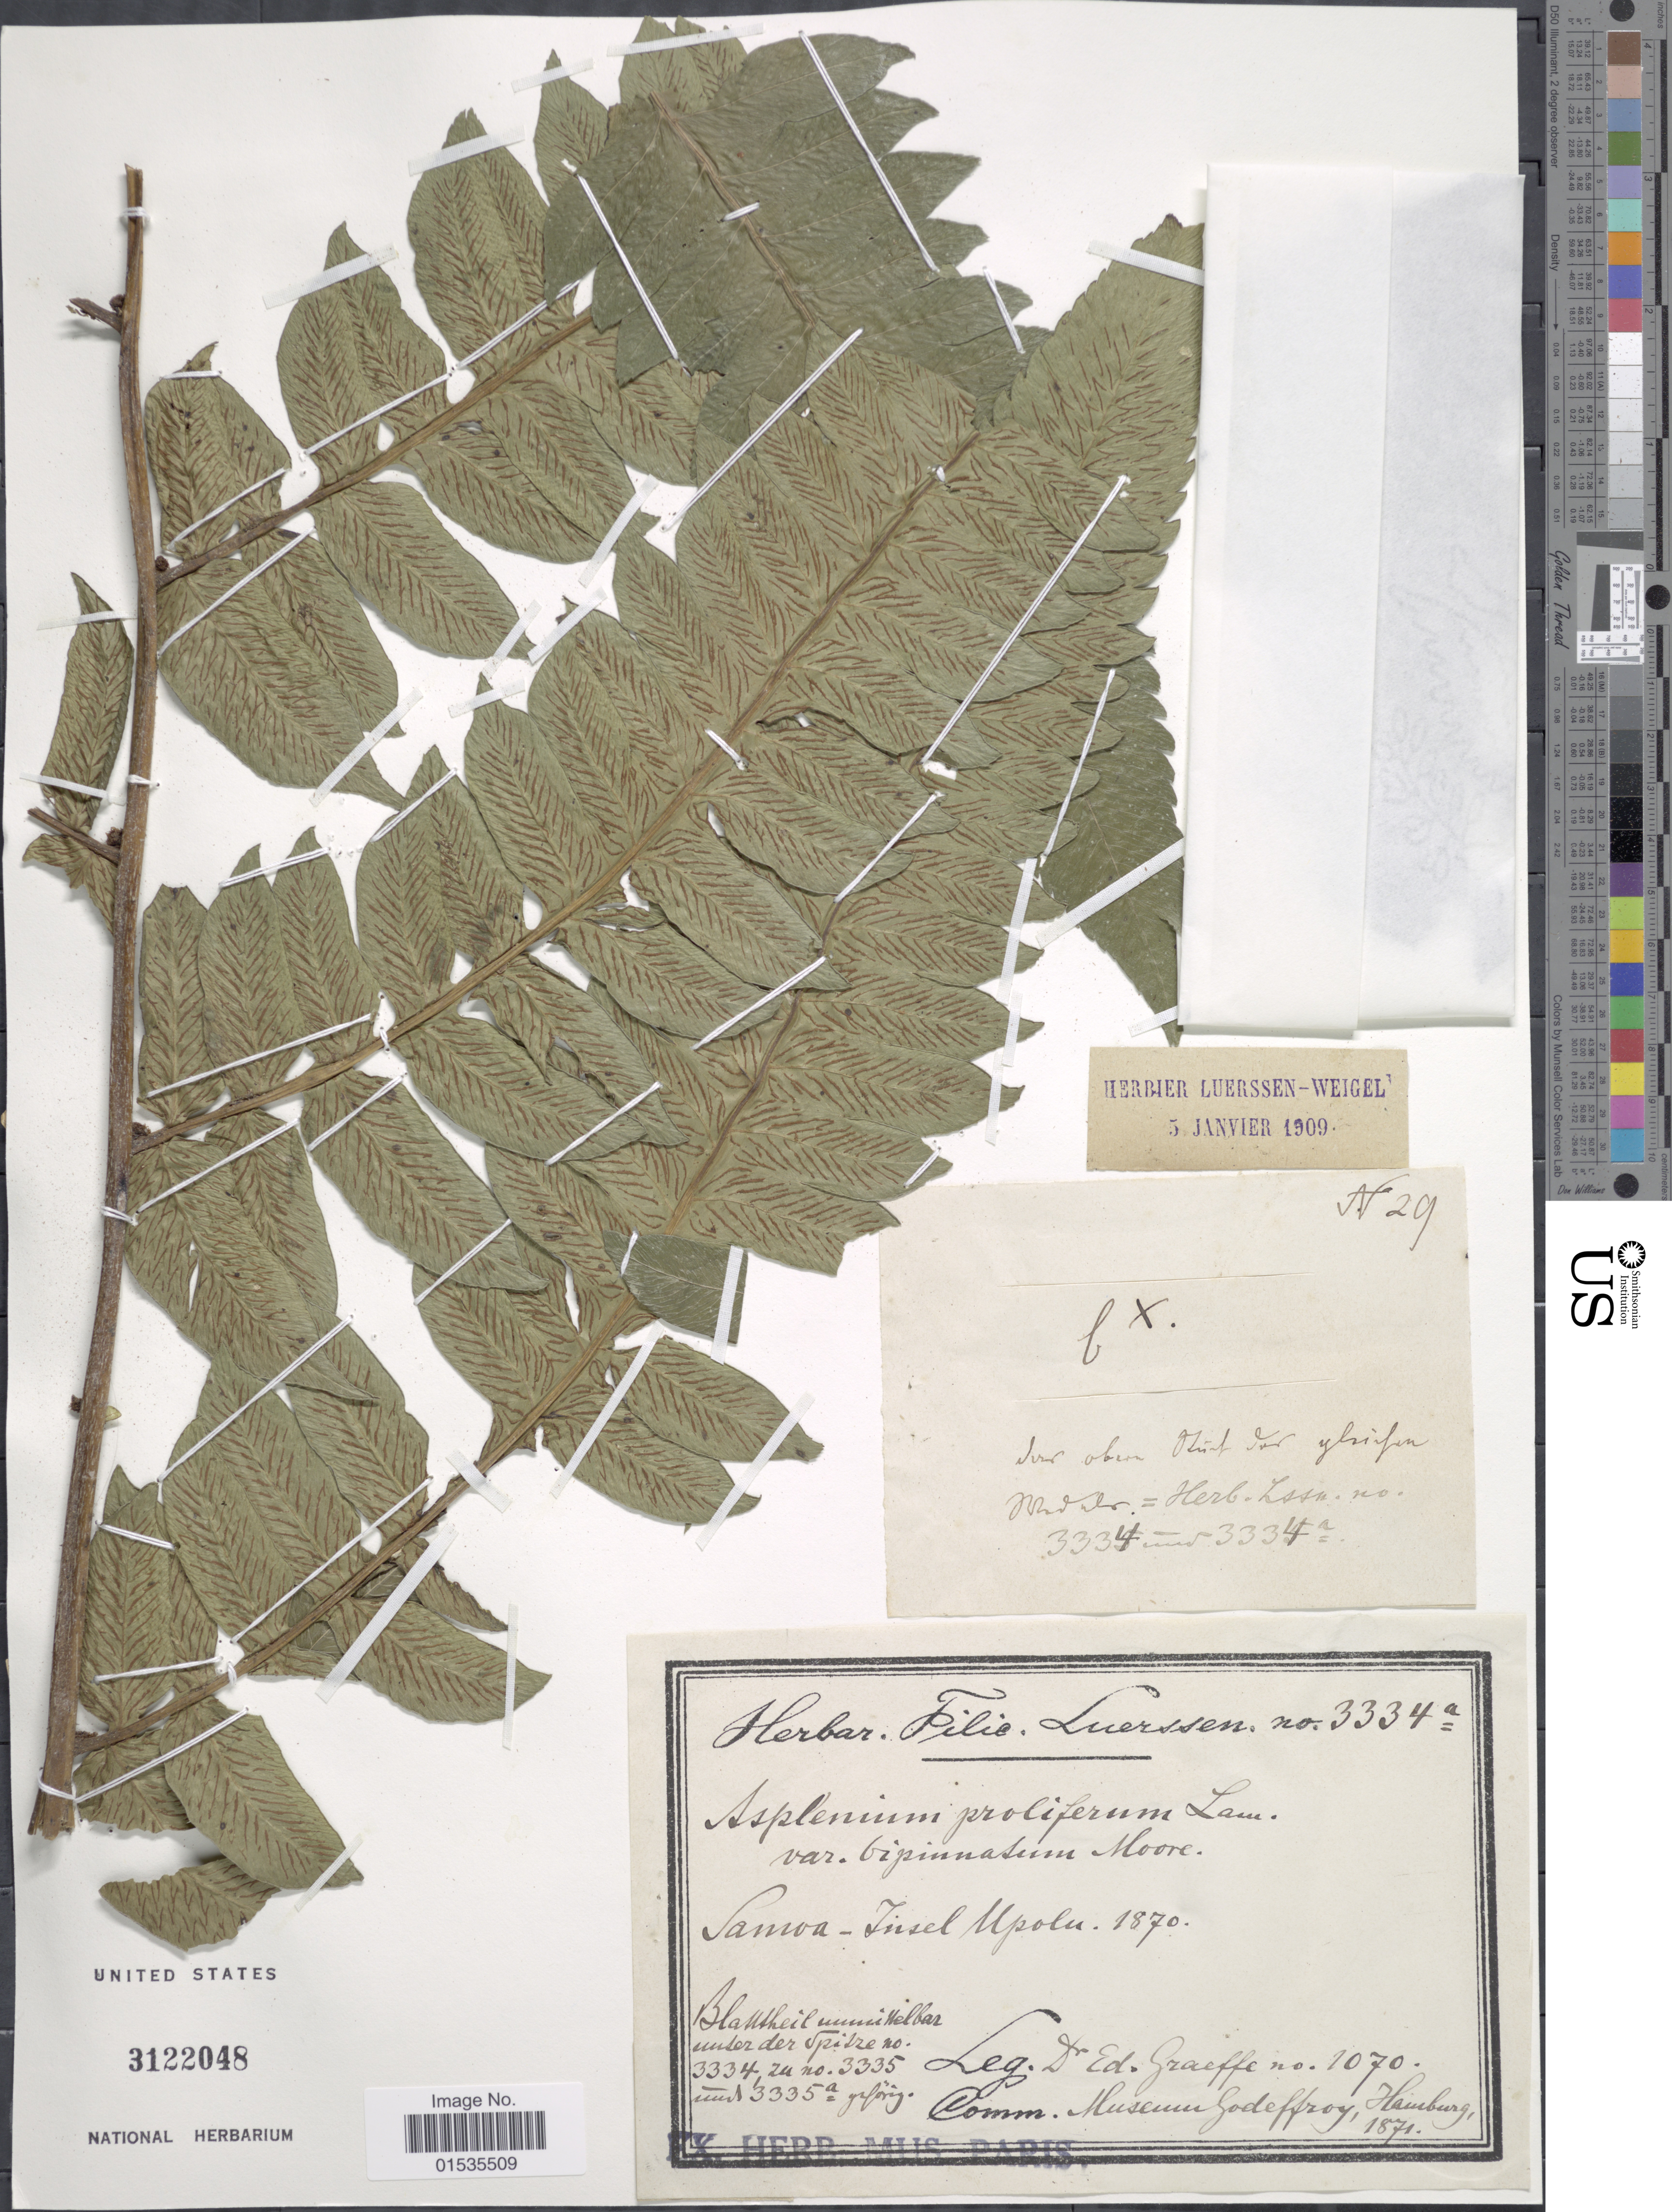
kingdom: Plantae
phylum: Tracheophyta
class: Polypodiopsida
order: Polypodiales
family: Athyriaceae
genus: Diplazium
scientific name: Diplazium proliferum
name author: (Lam.) Thouars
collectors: E. Graeffe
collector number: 1070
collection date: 1870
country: Samoa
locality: Upolu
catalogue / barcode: US 3122048